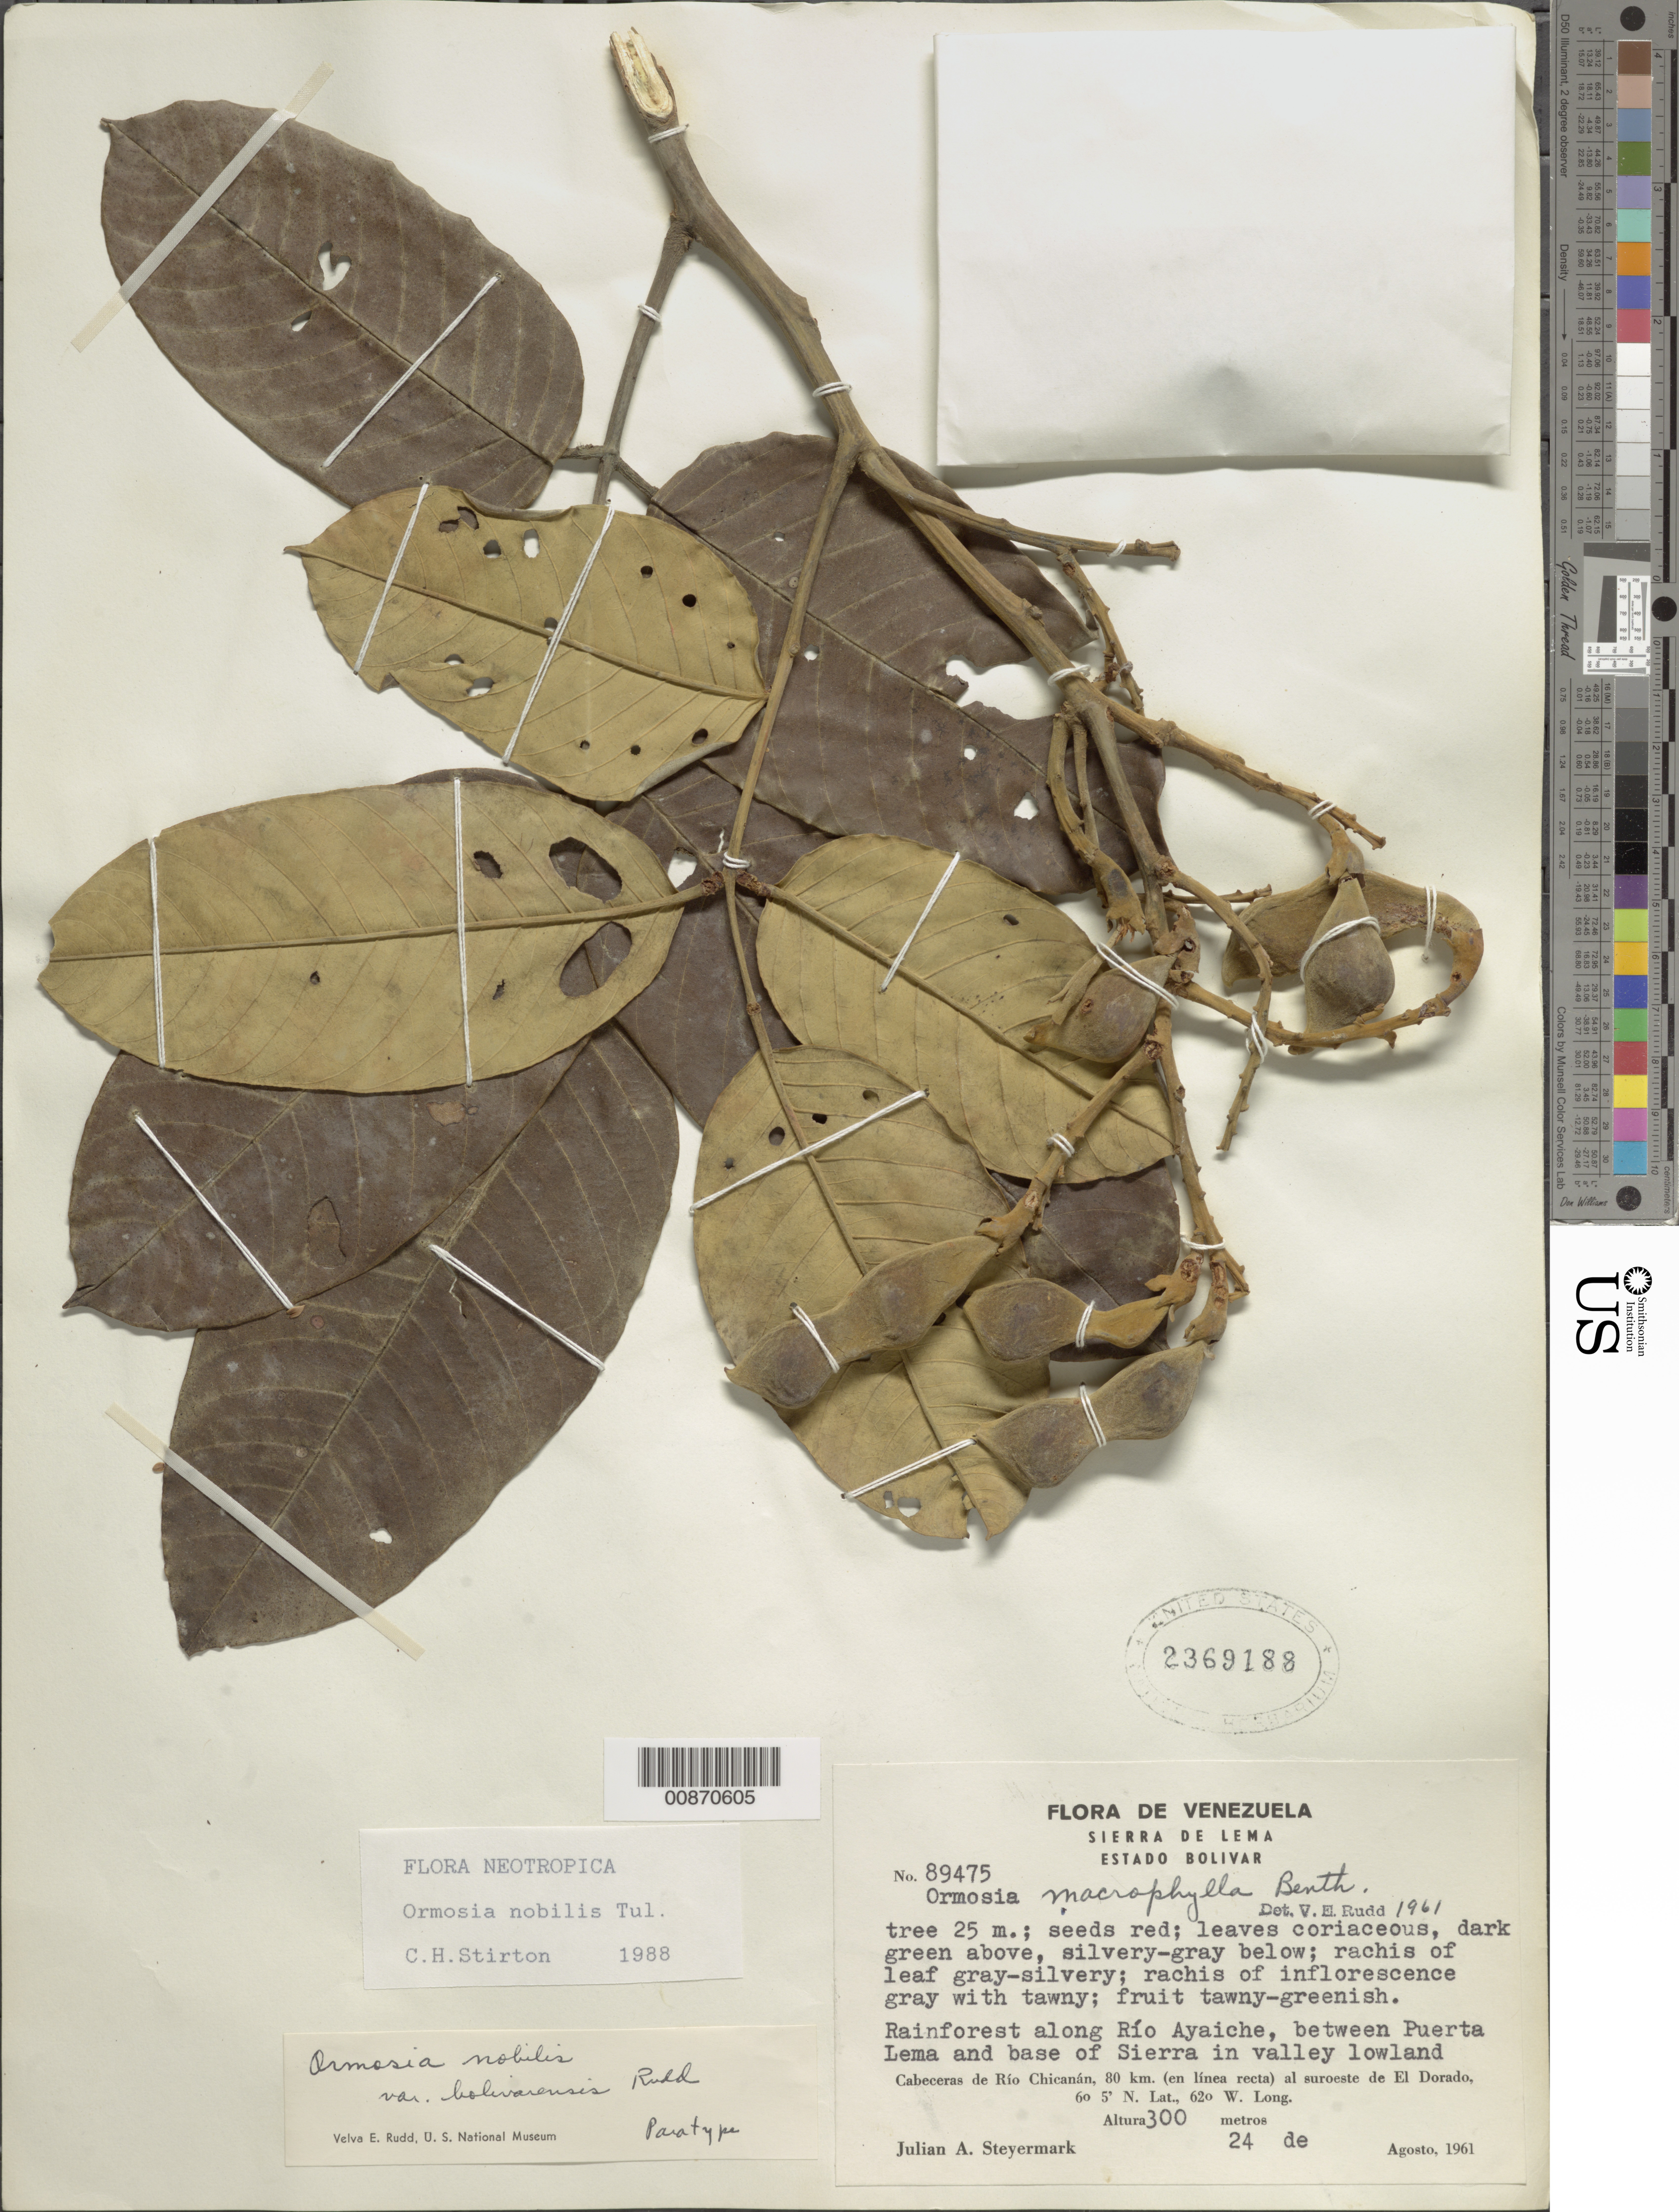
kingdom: Plantae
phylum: Tracheophyta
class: Magnoliopsida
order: Fabales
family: Fabaceae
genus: Ormosia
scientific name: Ormosia nobilis var. nobilis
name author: Tul.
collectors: J. Steyermark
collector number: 89475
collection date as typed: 24-Aug-61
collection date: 1961-08-24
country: Venezuela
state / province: Bolívar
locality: Sierra de Lema, Cabaceras de Río Chicanan, 80 km in straight line to SW of El Dorado, between Río Chicanan and Río Ayaiche, between Puerta Lema and base of Sierra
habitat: Rainforest, in valley lowland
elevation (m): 300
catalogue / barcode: US 2369188